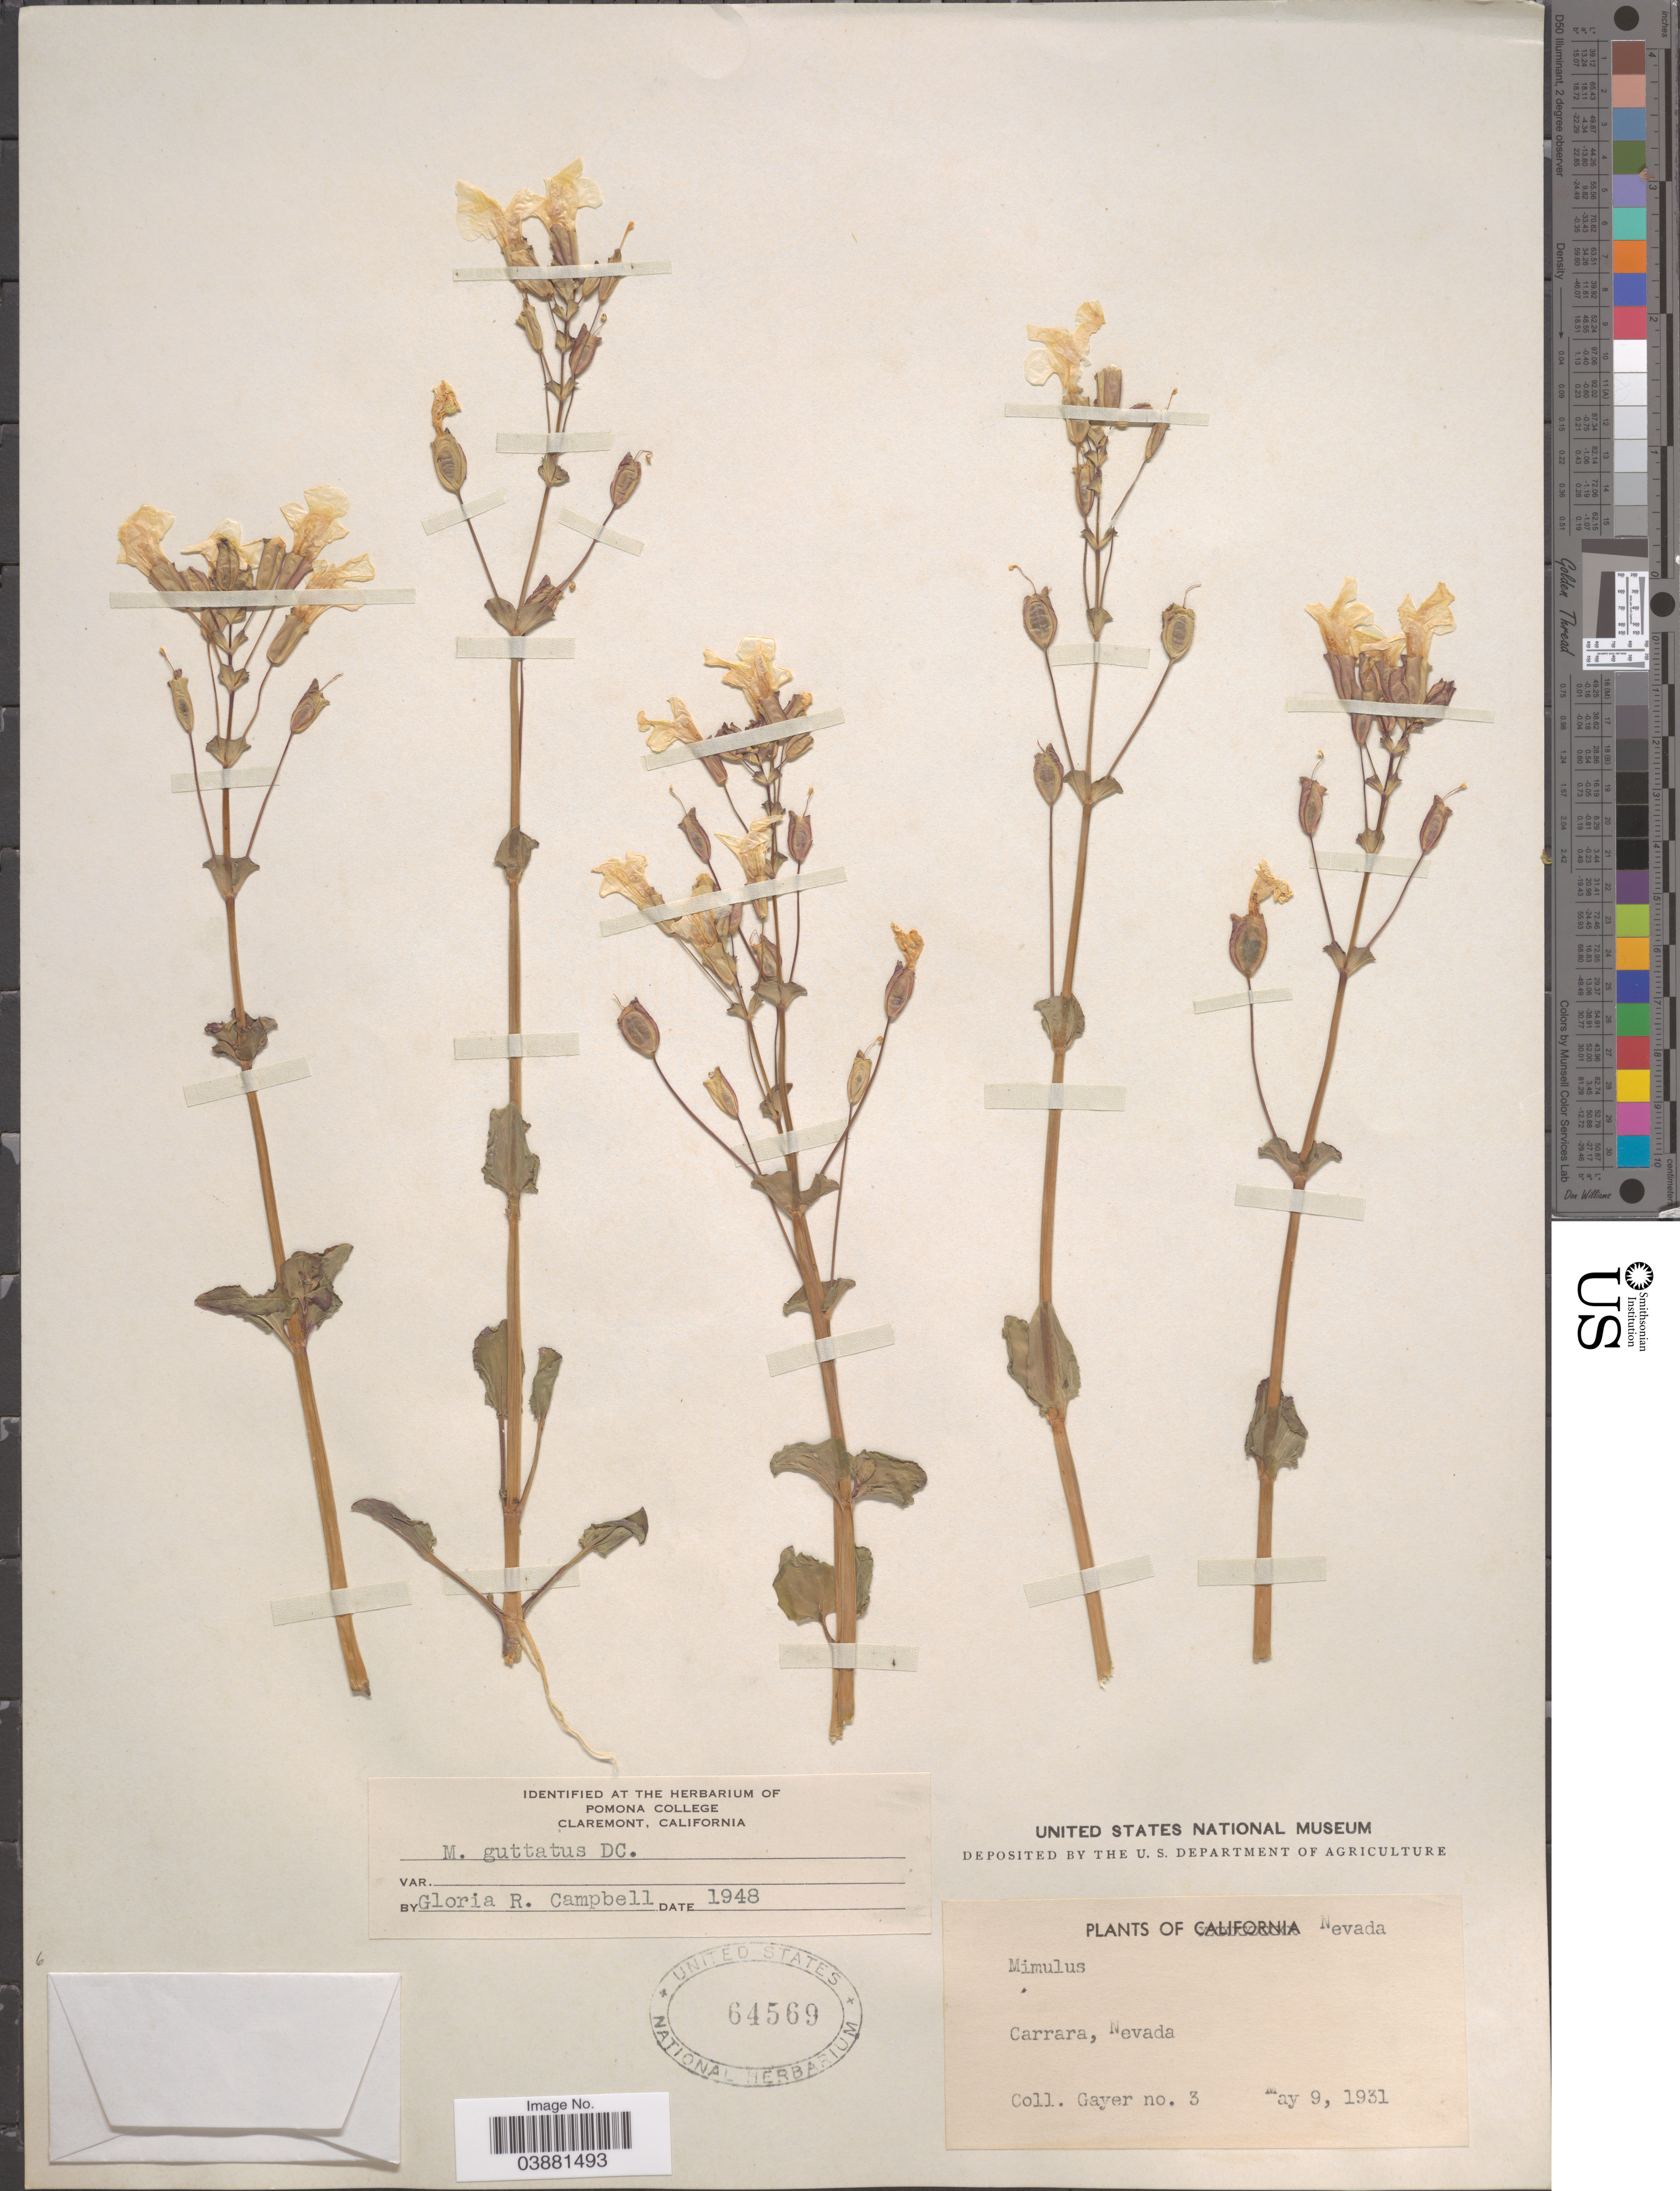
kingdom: Plantae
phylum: Tracheophyta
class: Magnoliopsida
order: Lamiales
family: Phrymaceae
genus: Mimulus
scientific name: Mimulus guttatus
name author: DC.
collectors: -. Gayer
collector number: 3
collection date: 1931-05-09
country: United States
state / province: Nevada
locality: Carrara.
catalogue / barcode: US 64569